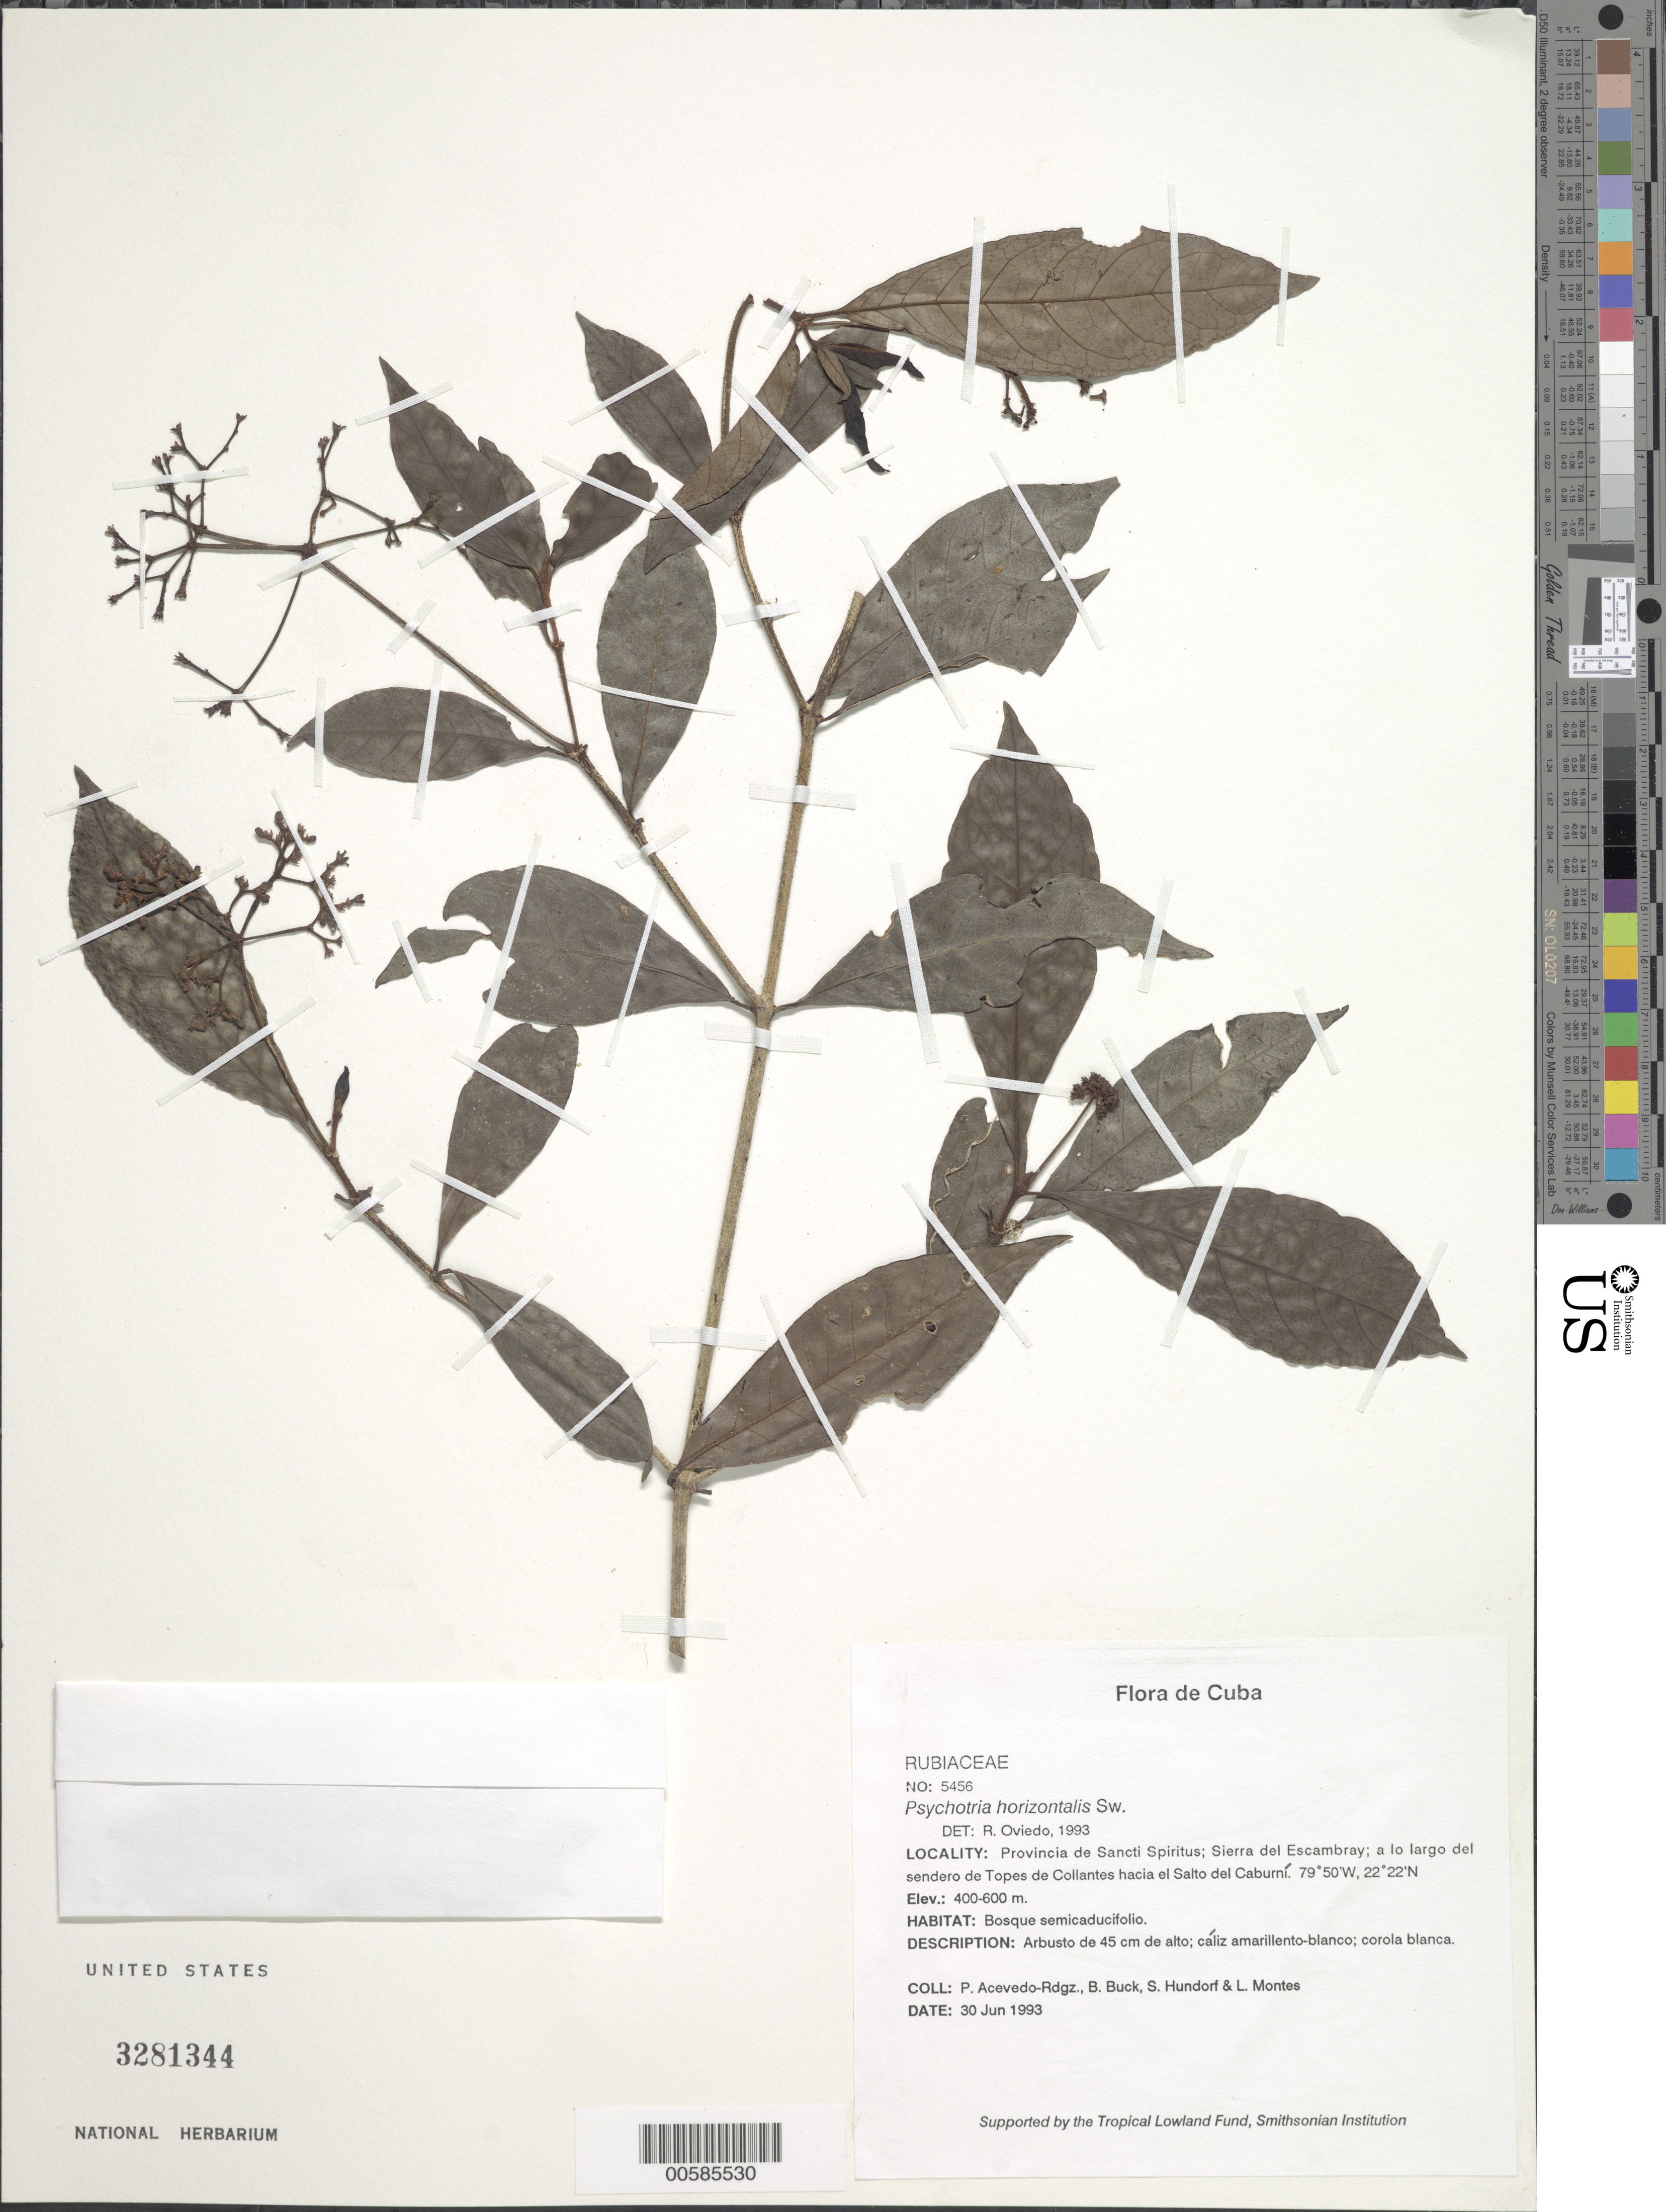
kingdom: Plantae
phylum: Tracheophyta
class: Magnoliopsida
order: Gentianales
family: Rubiaceae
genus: Psychotria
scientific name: Psychotria horizontalis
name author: Sw.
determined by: Oviedo, R.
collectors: P. Acevedo-Rodr., B. Buck, S. Hundorf & L. Montes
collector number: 5456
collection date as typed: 30 Jun 1993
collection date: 1993-06-30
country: Cuba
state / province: Sancti Spiritus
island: Cuba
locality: Sierra del Escambray; a lo largo del sendero de Topes de Collantes hacia el Salto del Caburni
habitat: Bosque semicaducifolio.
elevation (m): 400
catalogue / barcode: US 3281344